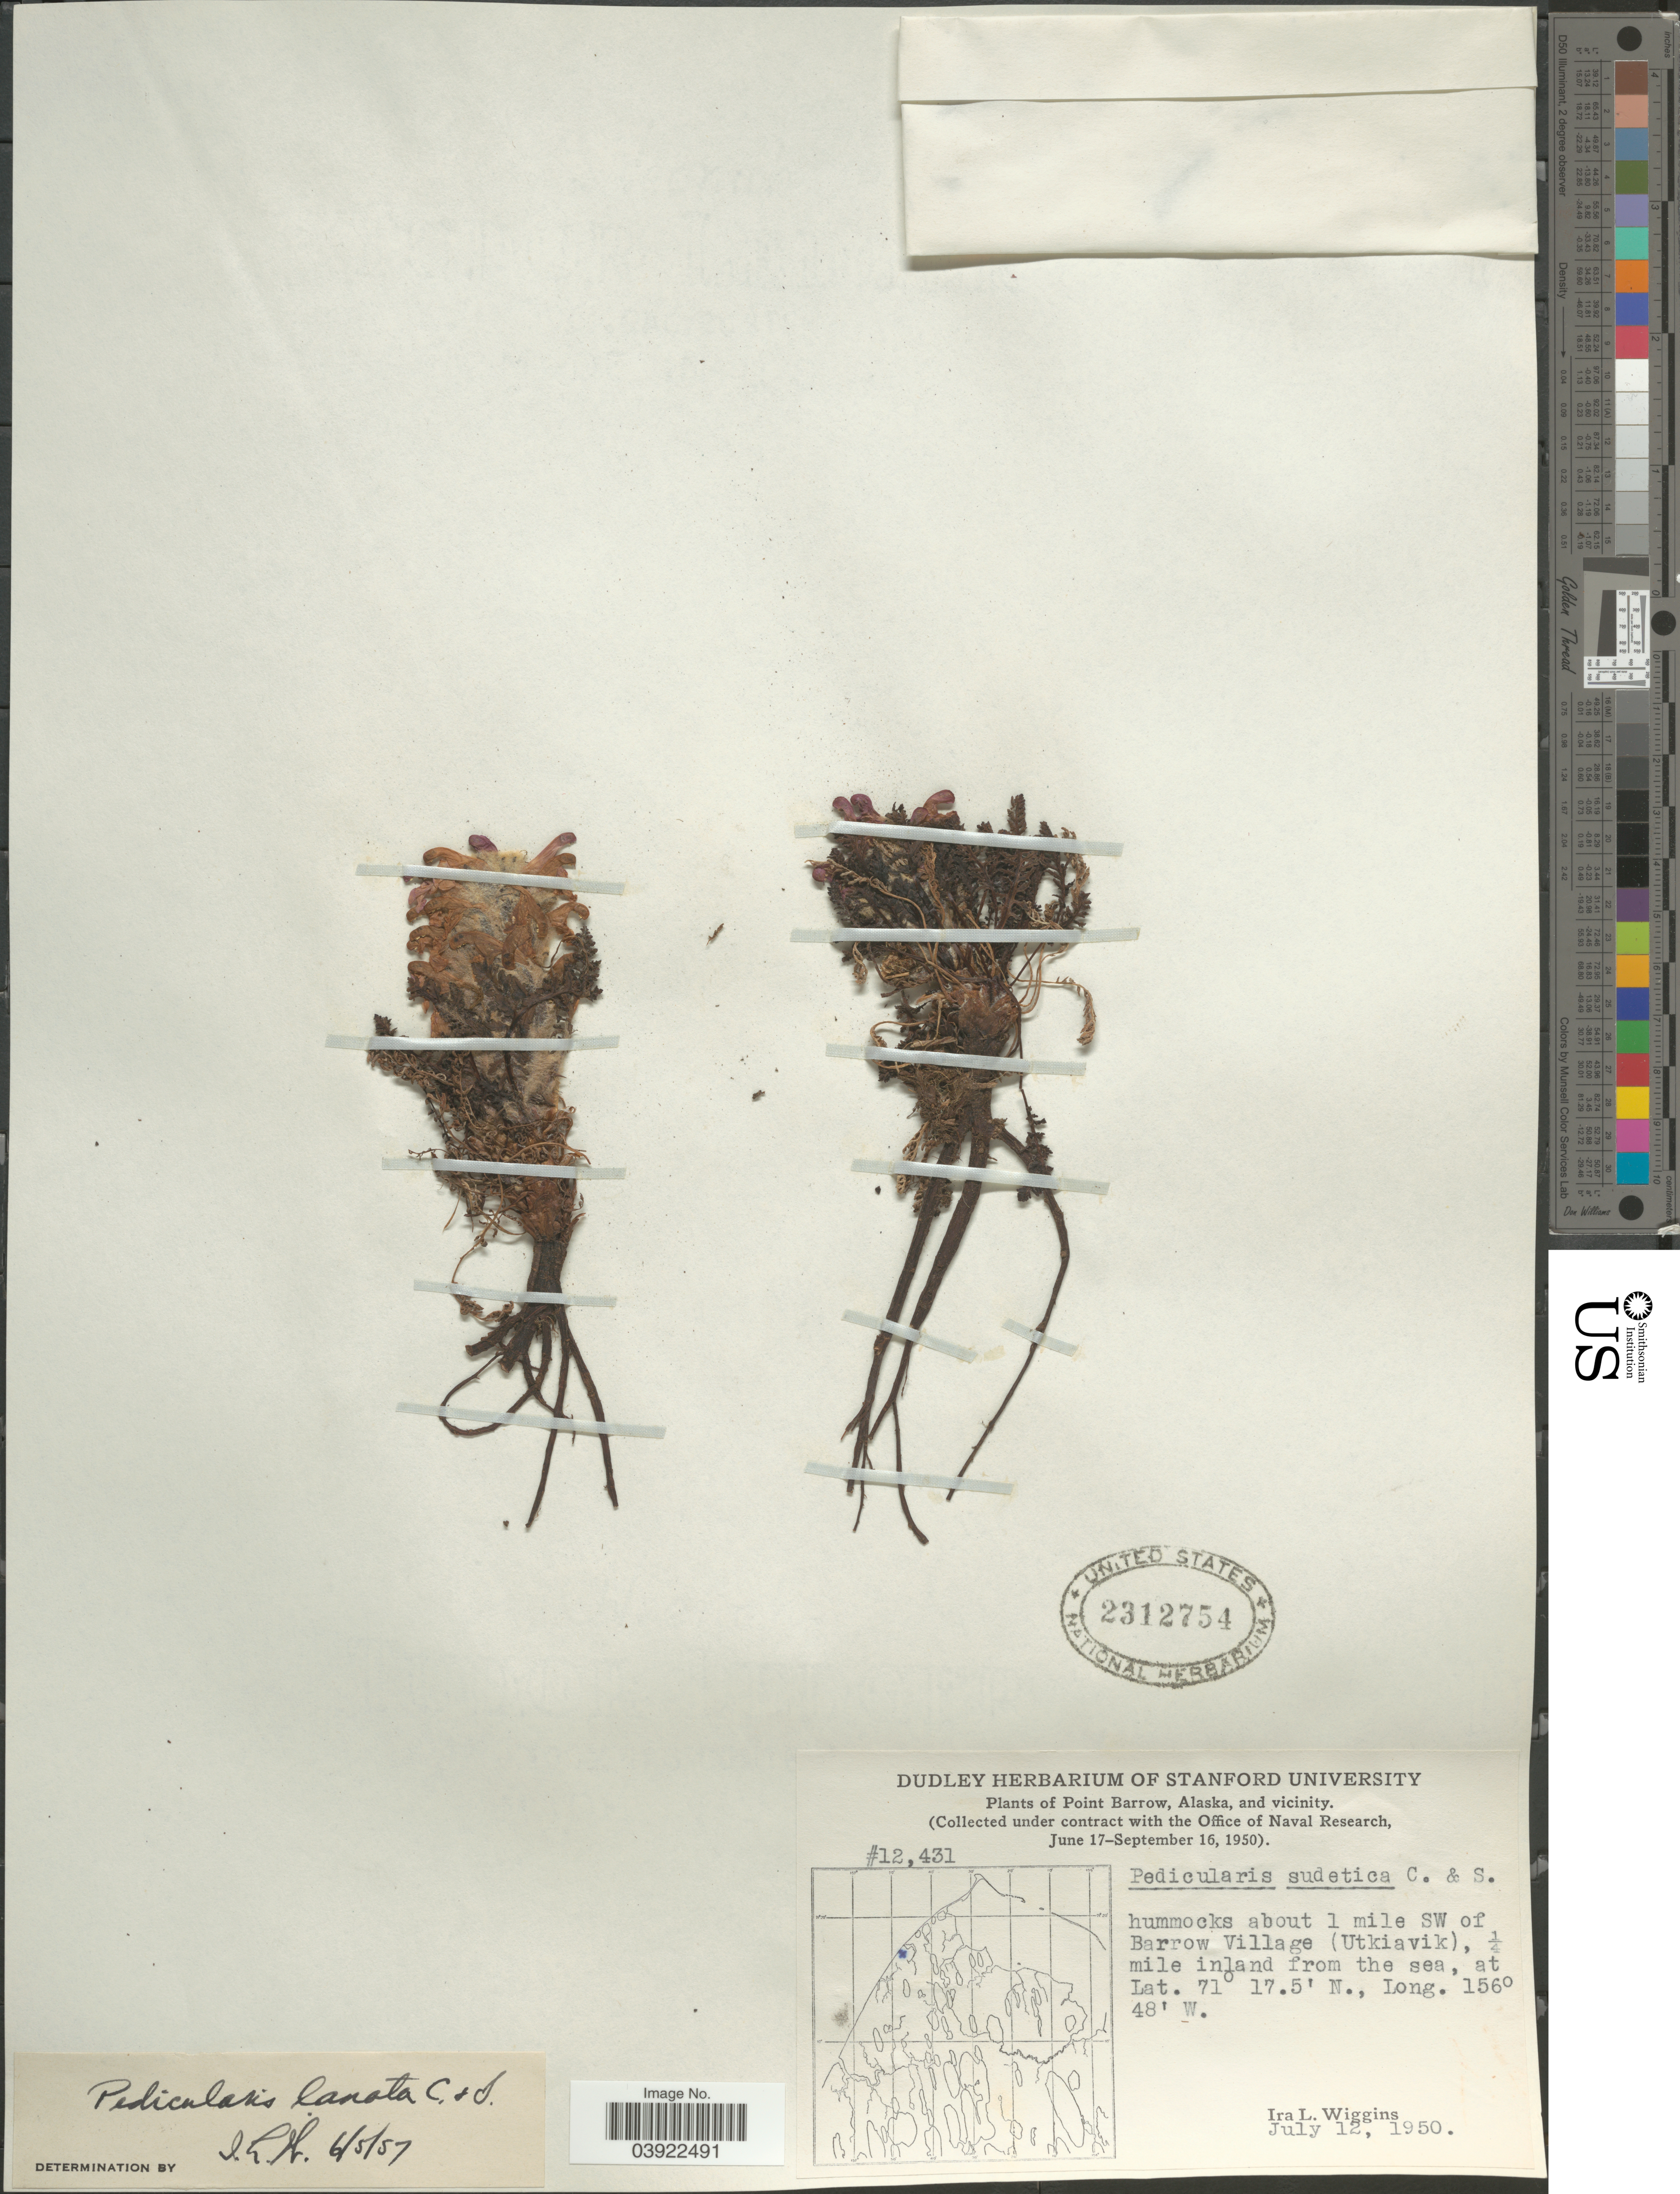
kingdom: Plantae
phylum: Tracheophyta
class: Magnoliopsida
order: Lamiales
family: Orobanchaceae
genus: Pedicularis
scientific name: Pedicularis lanata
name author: Willd. ex Cham. & Schltdl.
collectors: I. L. Wiggins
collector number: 12431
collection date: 1950-07-12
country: United States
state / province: Alaska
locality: Point Barrow and vicinity. Hummocks about 1 mile SW of Barrow Village (Utkiavik), ¼ mile inland from the sea.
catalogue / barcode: US 2312754